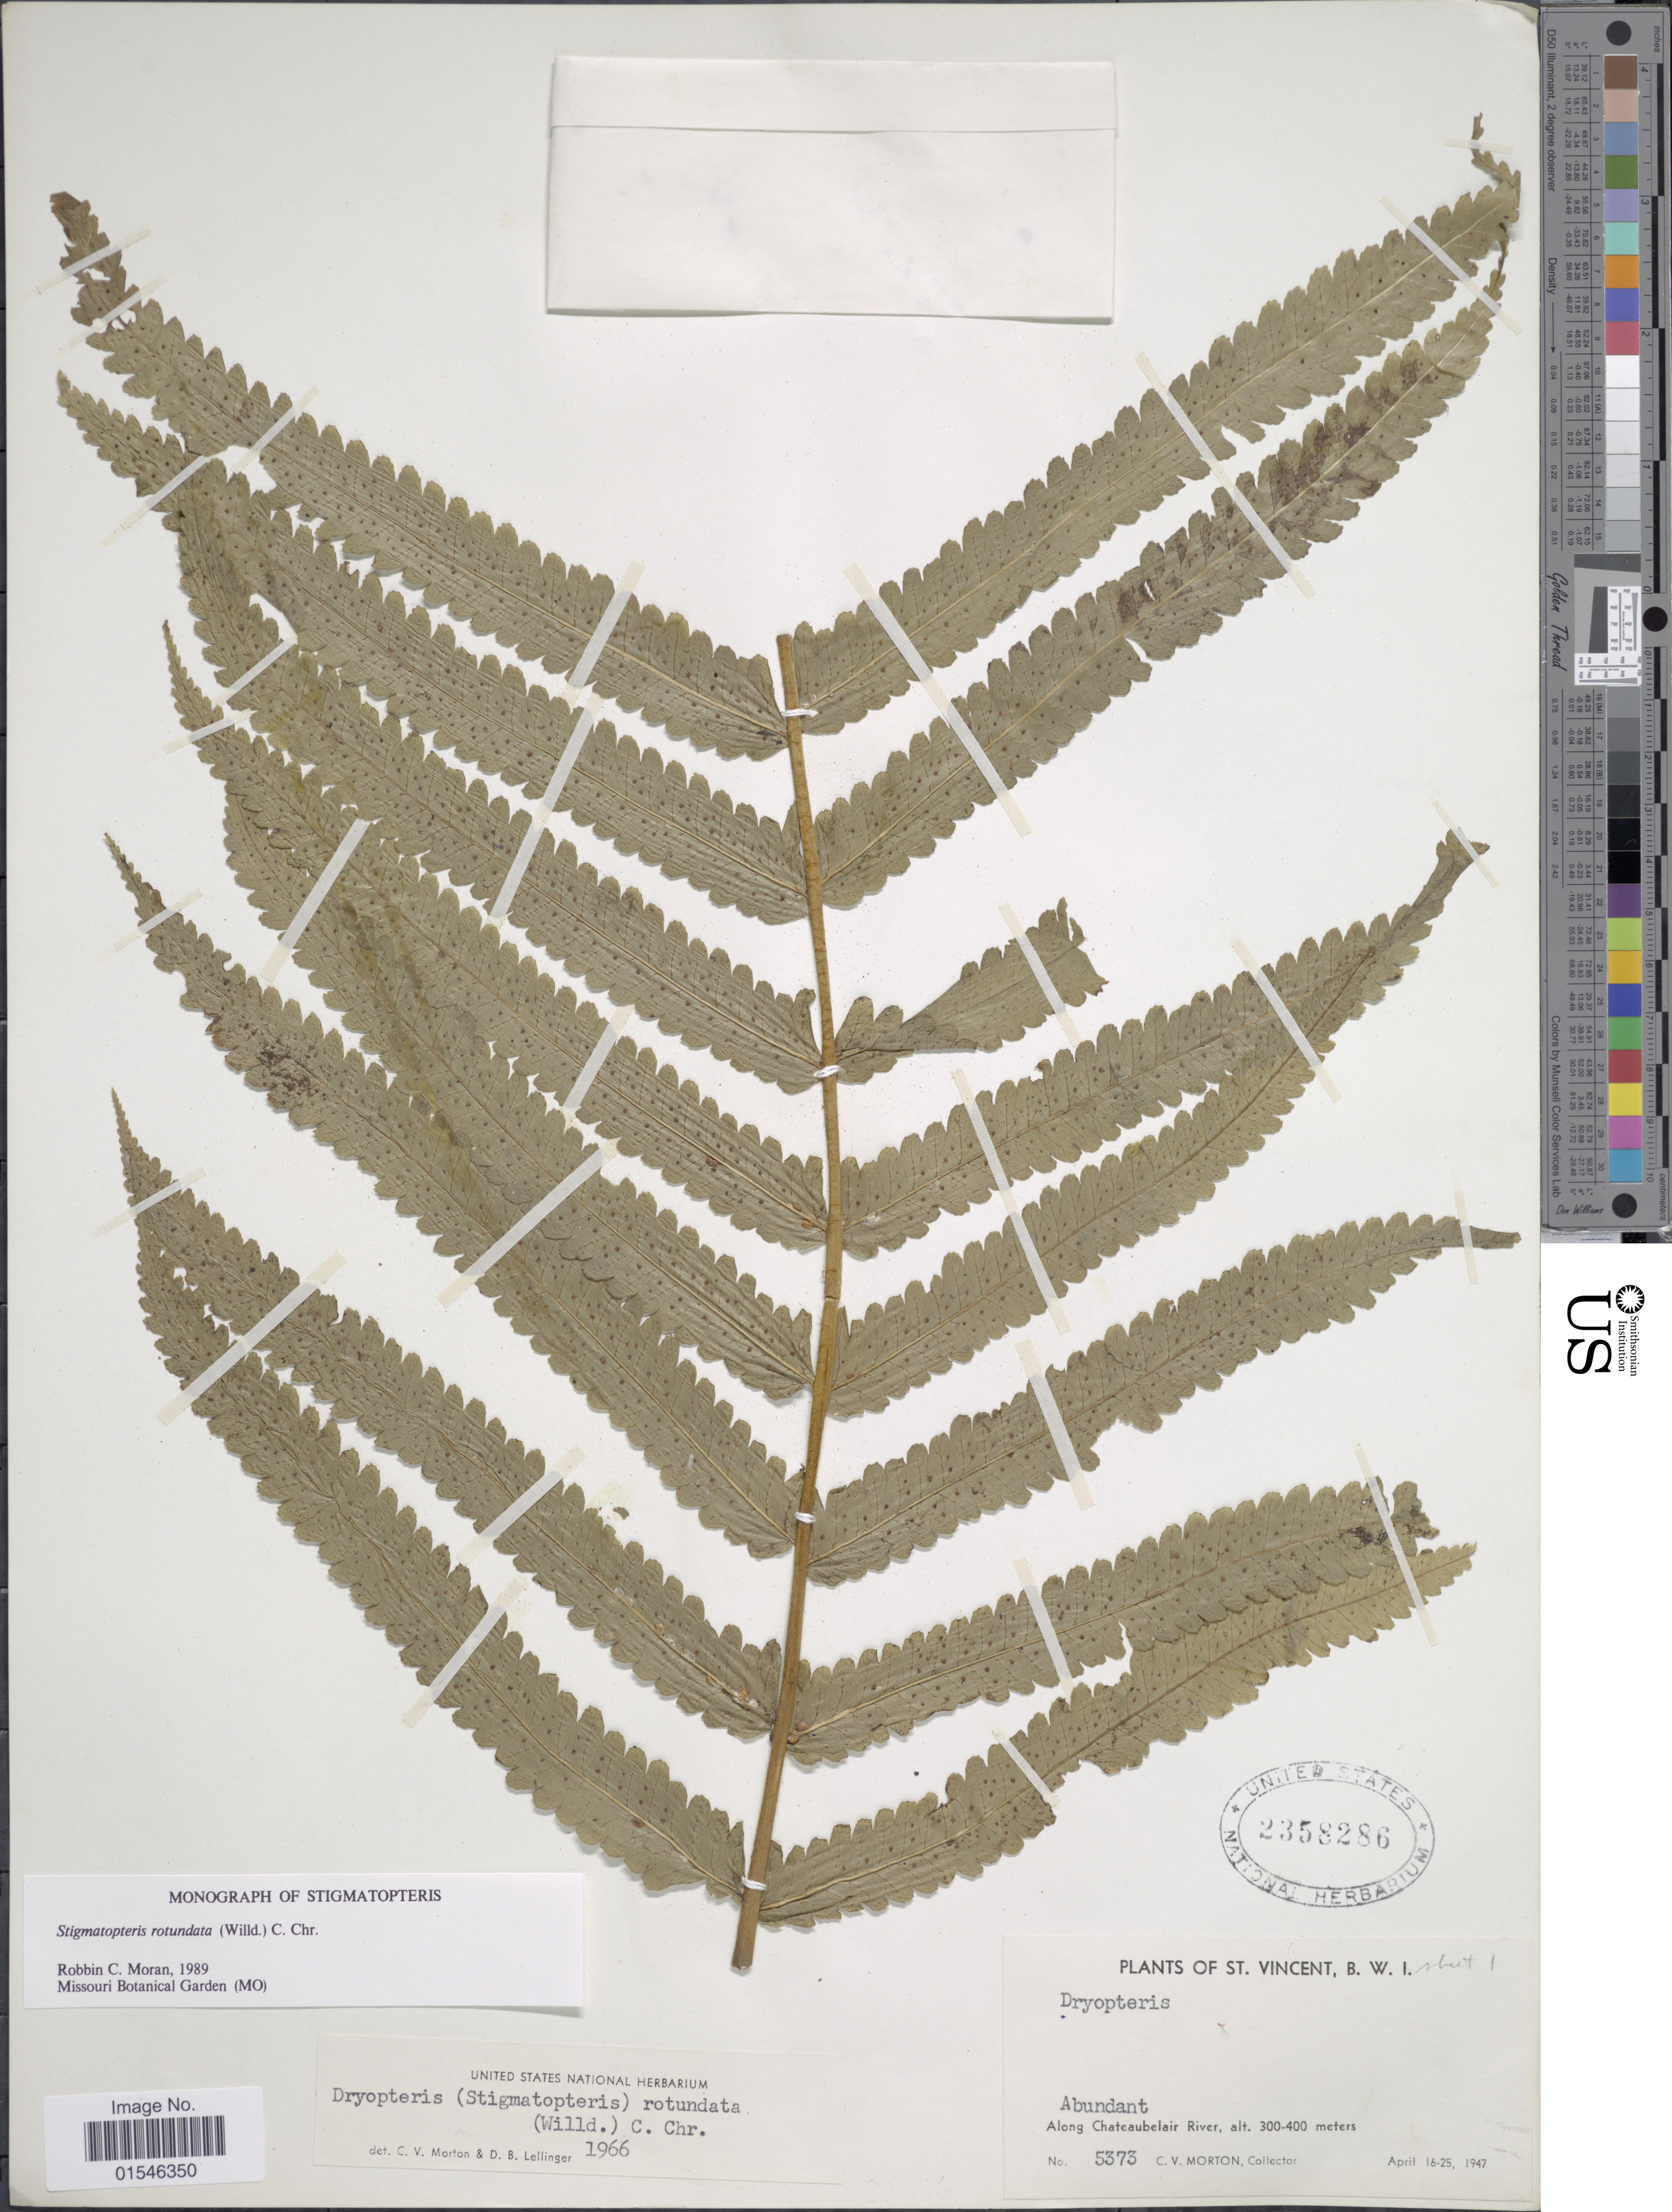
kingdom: Plantae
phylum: Tracheophyta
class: Polypodiopsida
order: Polypodiales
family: Dryopteridaceae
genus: Stigmatopteris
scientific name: Stigmatopteris rotundata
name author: (Willd.) C. Chr.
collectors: C. V. Morton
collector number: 5373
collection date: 1947-04-16/1947-04-25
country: St. Vincent - Grenadines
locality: St Vincent, B.W.I. Along Chateaubelair River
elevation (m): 300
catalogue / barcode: US 2358286